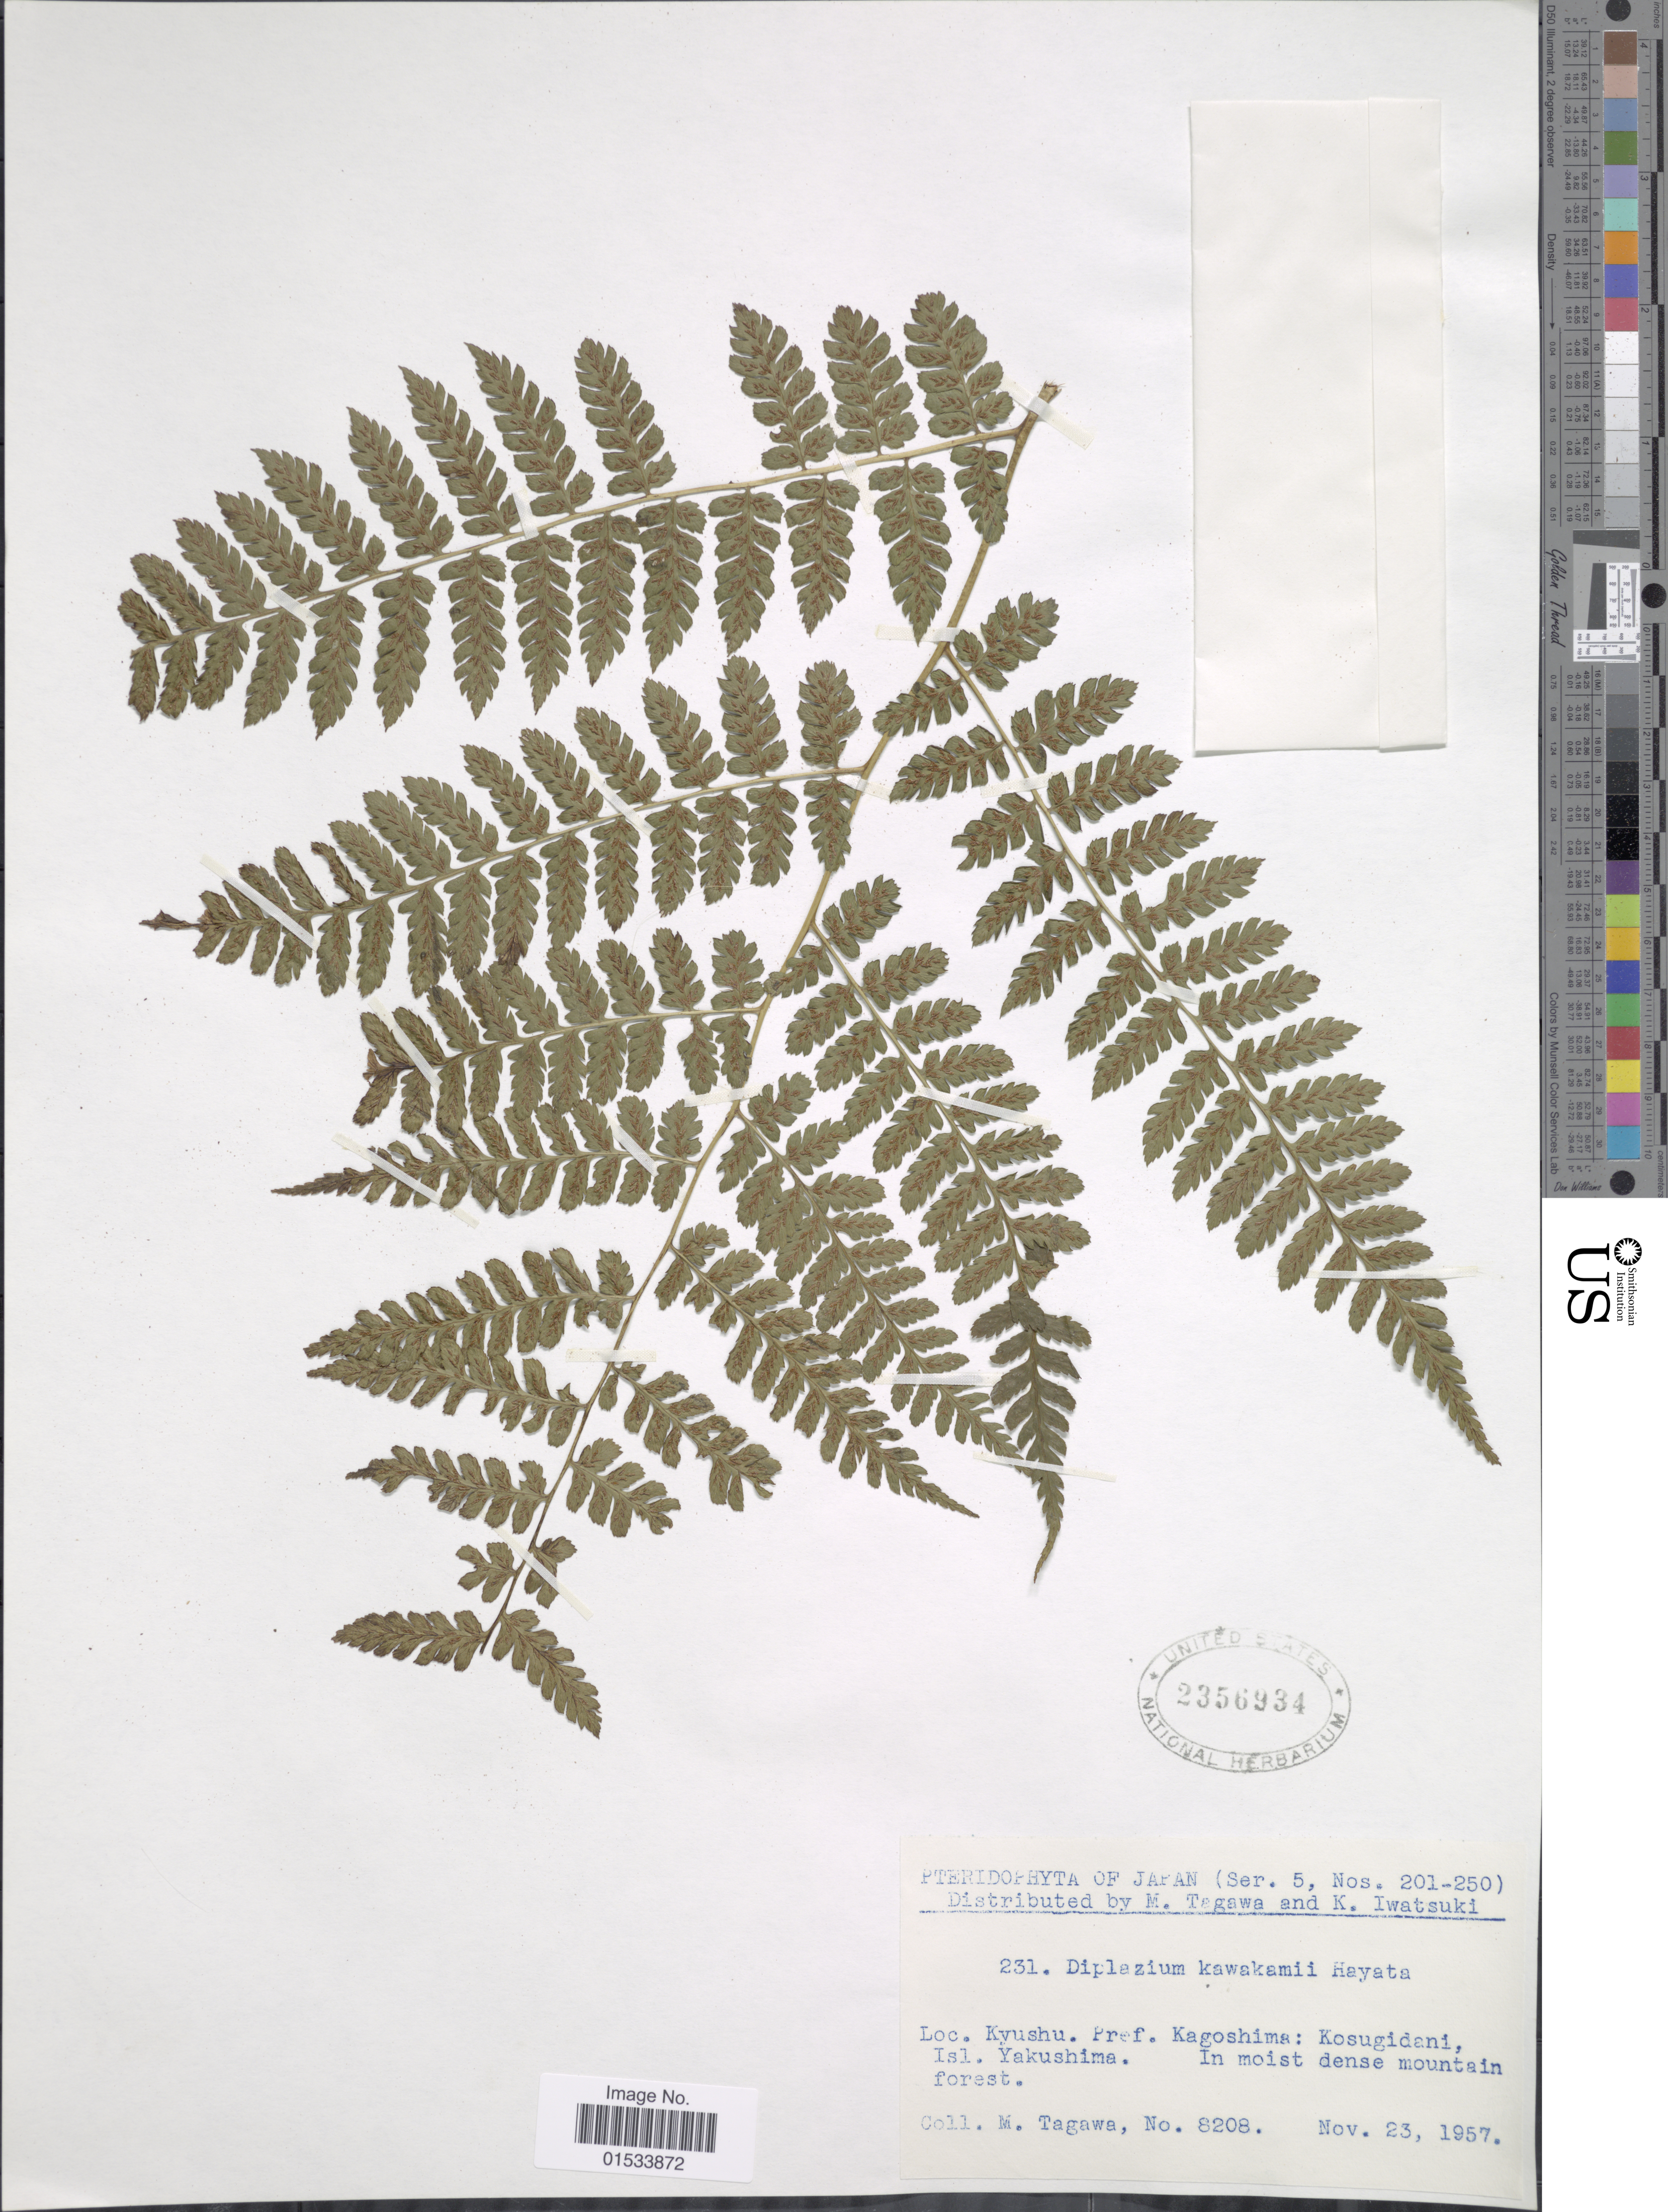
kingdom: Plantae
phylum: Tracheophyta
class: Polypodiopsida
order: Polypodiales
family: Athyriaceae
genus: Diplazium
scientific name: Diplazium kawakamii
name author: Hayata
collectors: M. Tagawa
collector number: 8208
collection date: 1957-11-23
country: Japan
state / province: Kagosima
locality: Kyushu: Kosugidani, Isl. Yakushima, in moist dense mountain forest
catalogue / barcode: US 2356934